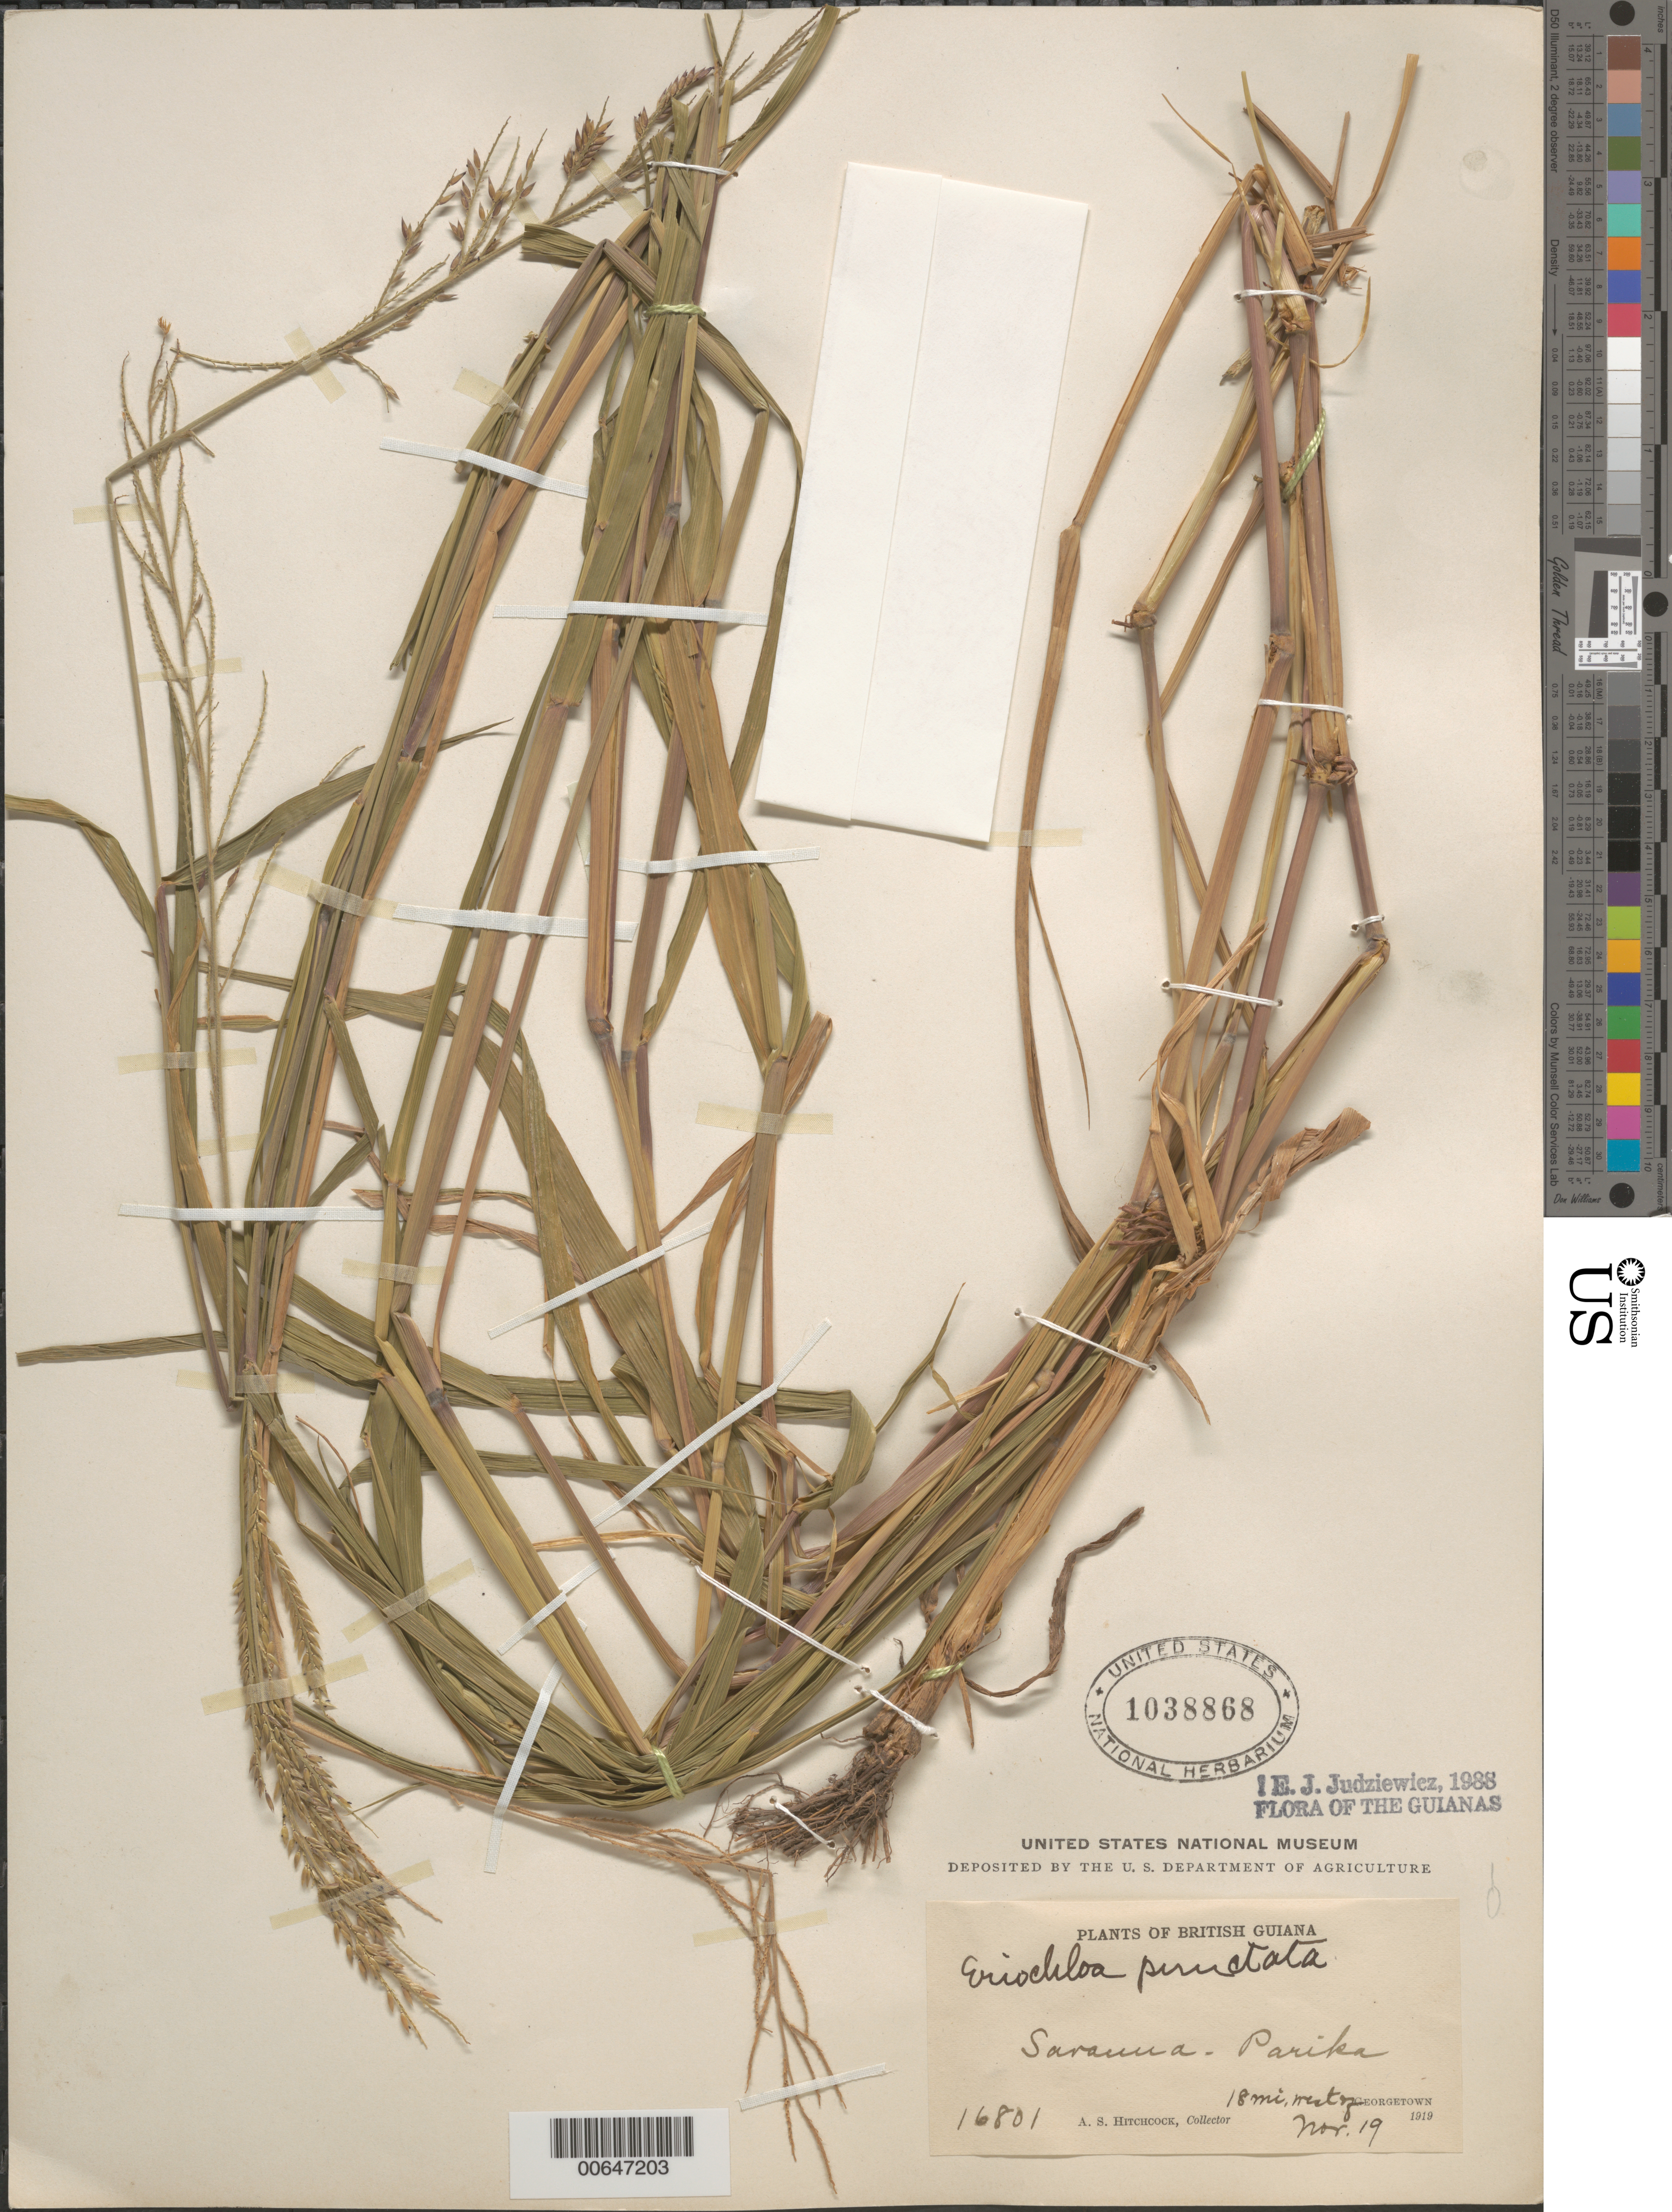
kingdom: Plantae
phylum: Tracheophyta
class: Liliopsida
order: Poales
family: Poaceae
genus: Eriochloa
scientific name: Eriochloa punctata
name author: (L.) Desv. ex Ham.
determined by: Judziewicz, E. J.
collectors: A. S. Hitchcock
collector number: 16801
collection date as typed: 19-Nov-19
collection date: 1919-11-19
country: Guyana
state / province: Essequibo Isl-W. Demerara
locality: Parika, 18 mi. W of Georgetown, on Essequibo R.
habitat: Savanna Parika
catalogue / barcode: US 1038868